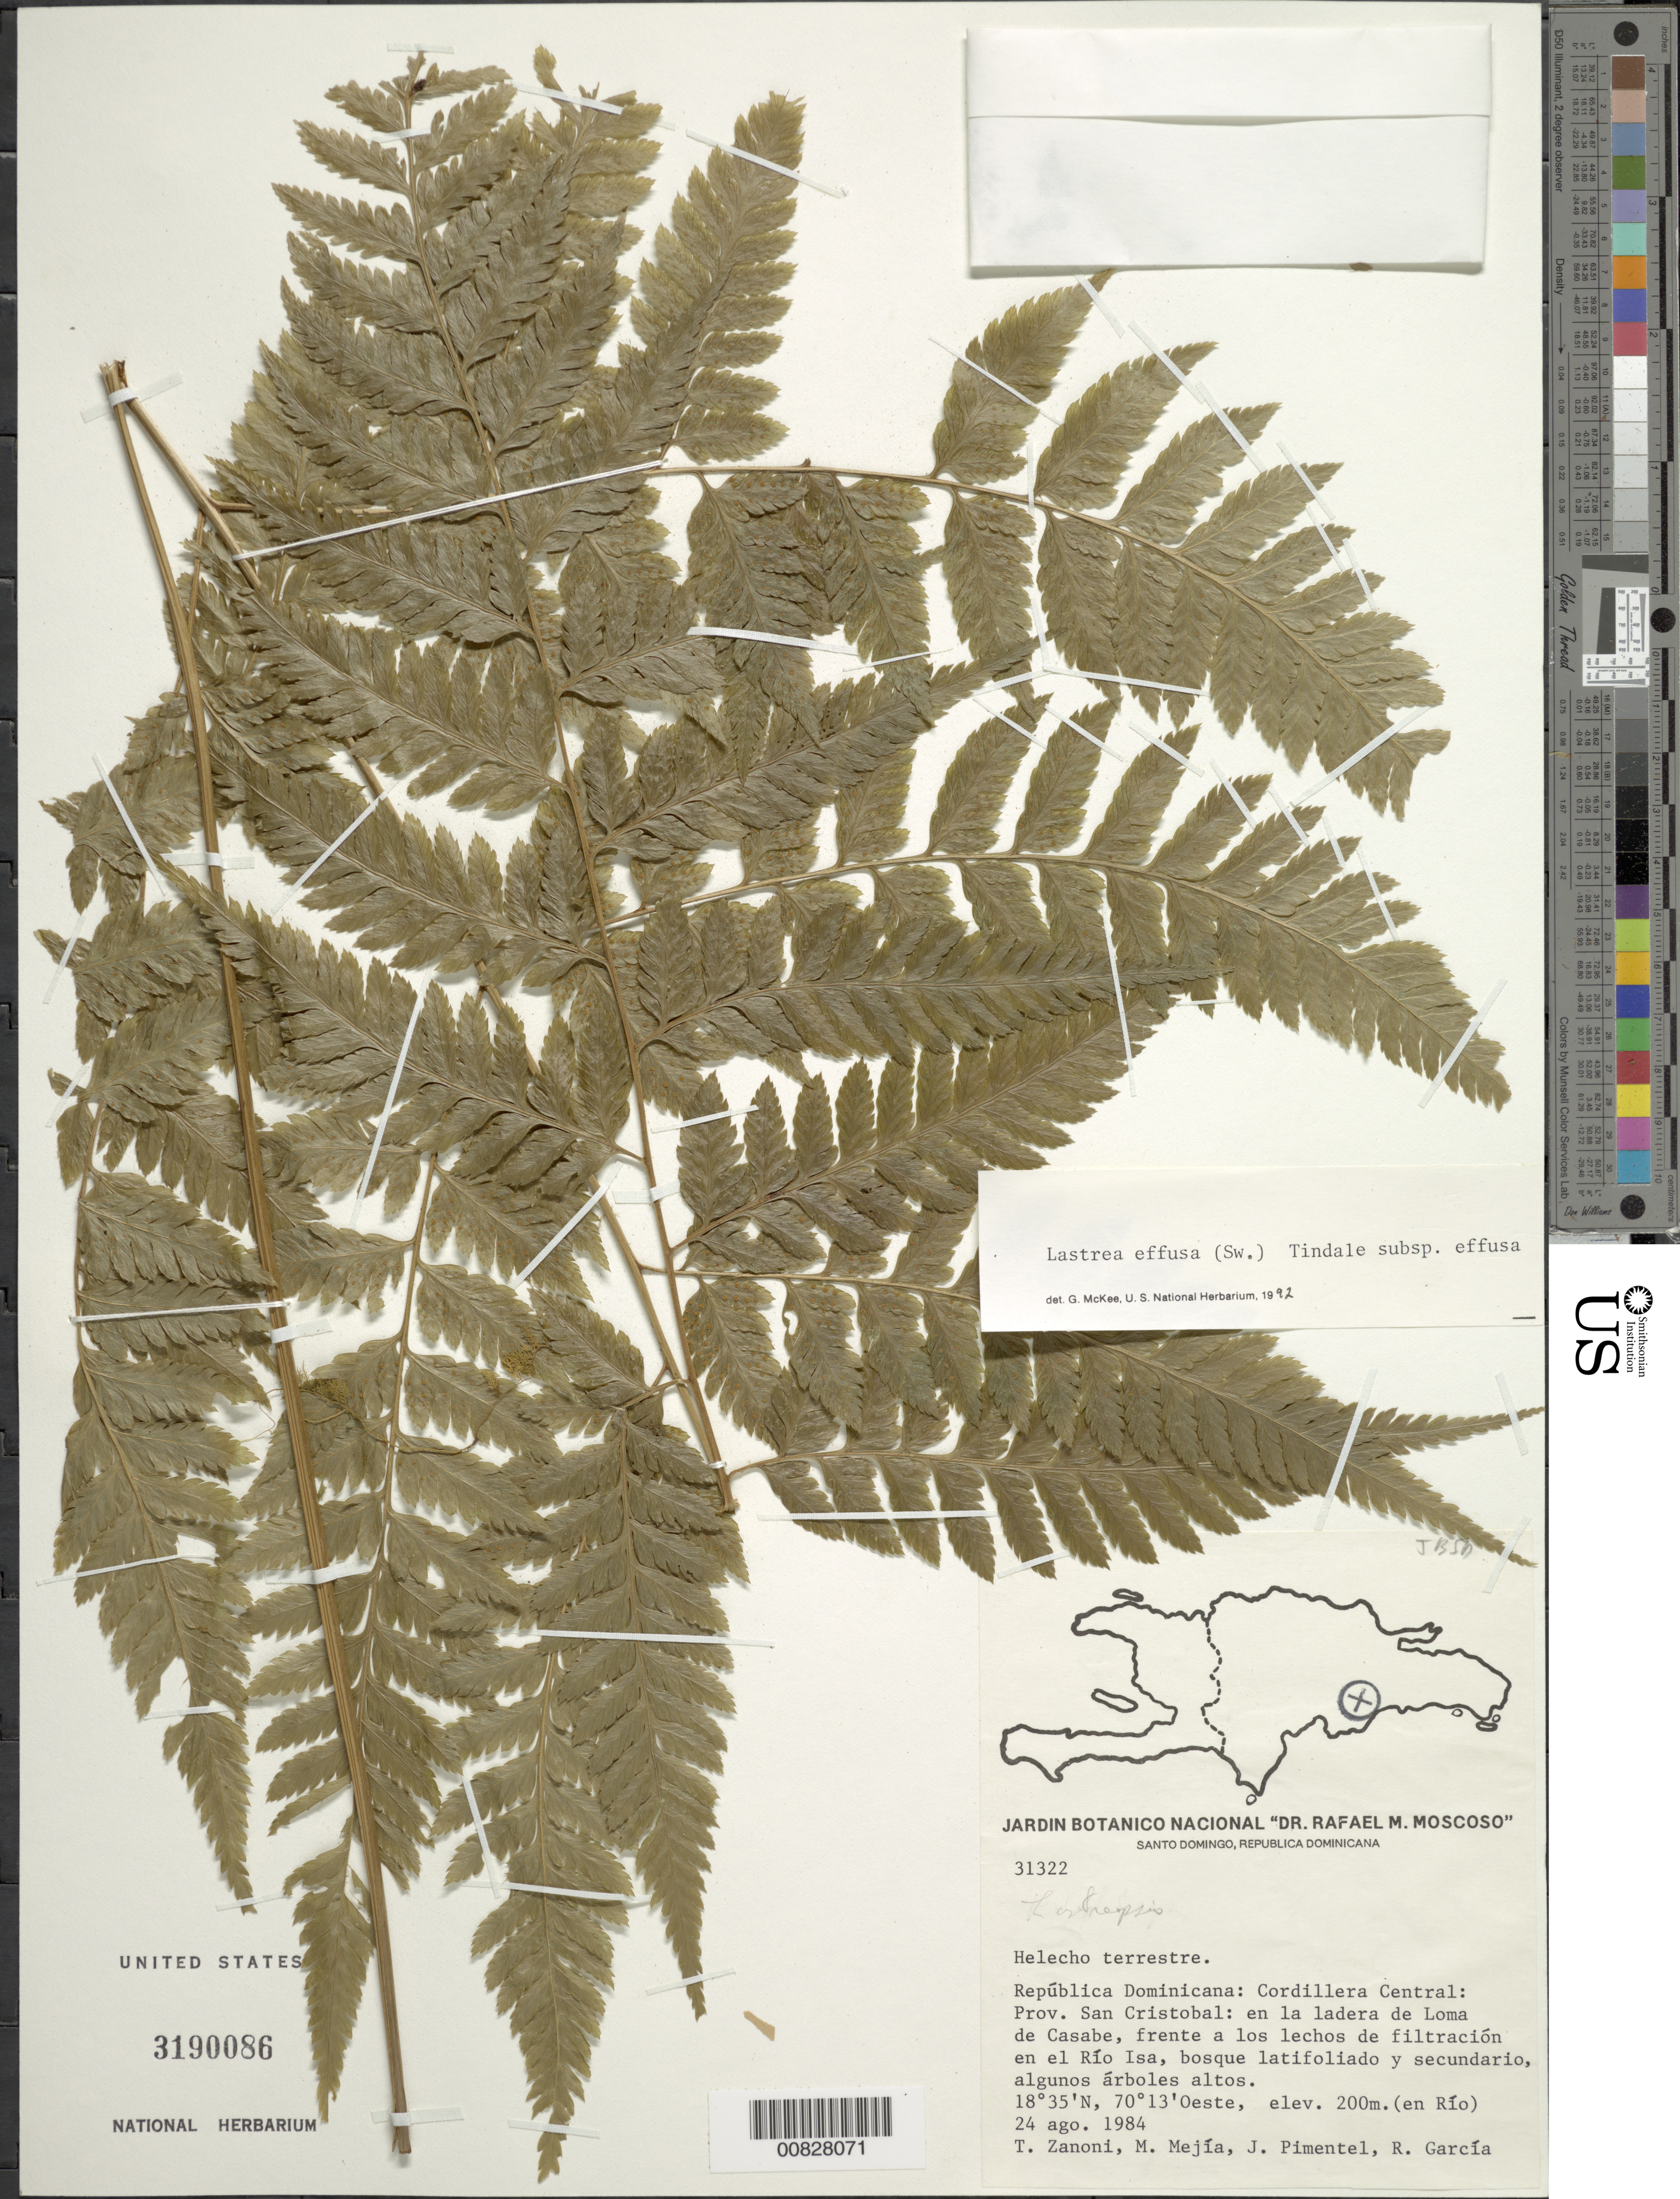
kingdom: Plantae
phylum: Tracheophyta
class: Polypodiopsida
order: Polypodiales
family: Dryopteridaceae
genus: Parapolystichum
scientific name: Parapolystichum effusum var. effusum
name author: (Sw.) Ching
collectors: T. A. Zanoni, M. Mejia, J. Pimentel & R. G. García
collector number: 31322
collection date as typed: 24 Aug 1984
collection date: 1984-08-24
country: Dominican Republic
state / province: San Cristobal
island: Hispaniola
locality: Cordillera Central, Loma de Casabe, Río Isa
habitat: Los lechos de filtracion en el río, bosque latifoliado y secundario, algunos arboles altos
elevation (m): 200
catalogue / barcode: US 3190086